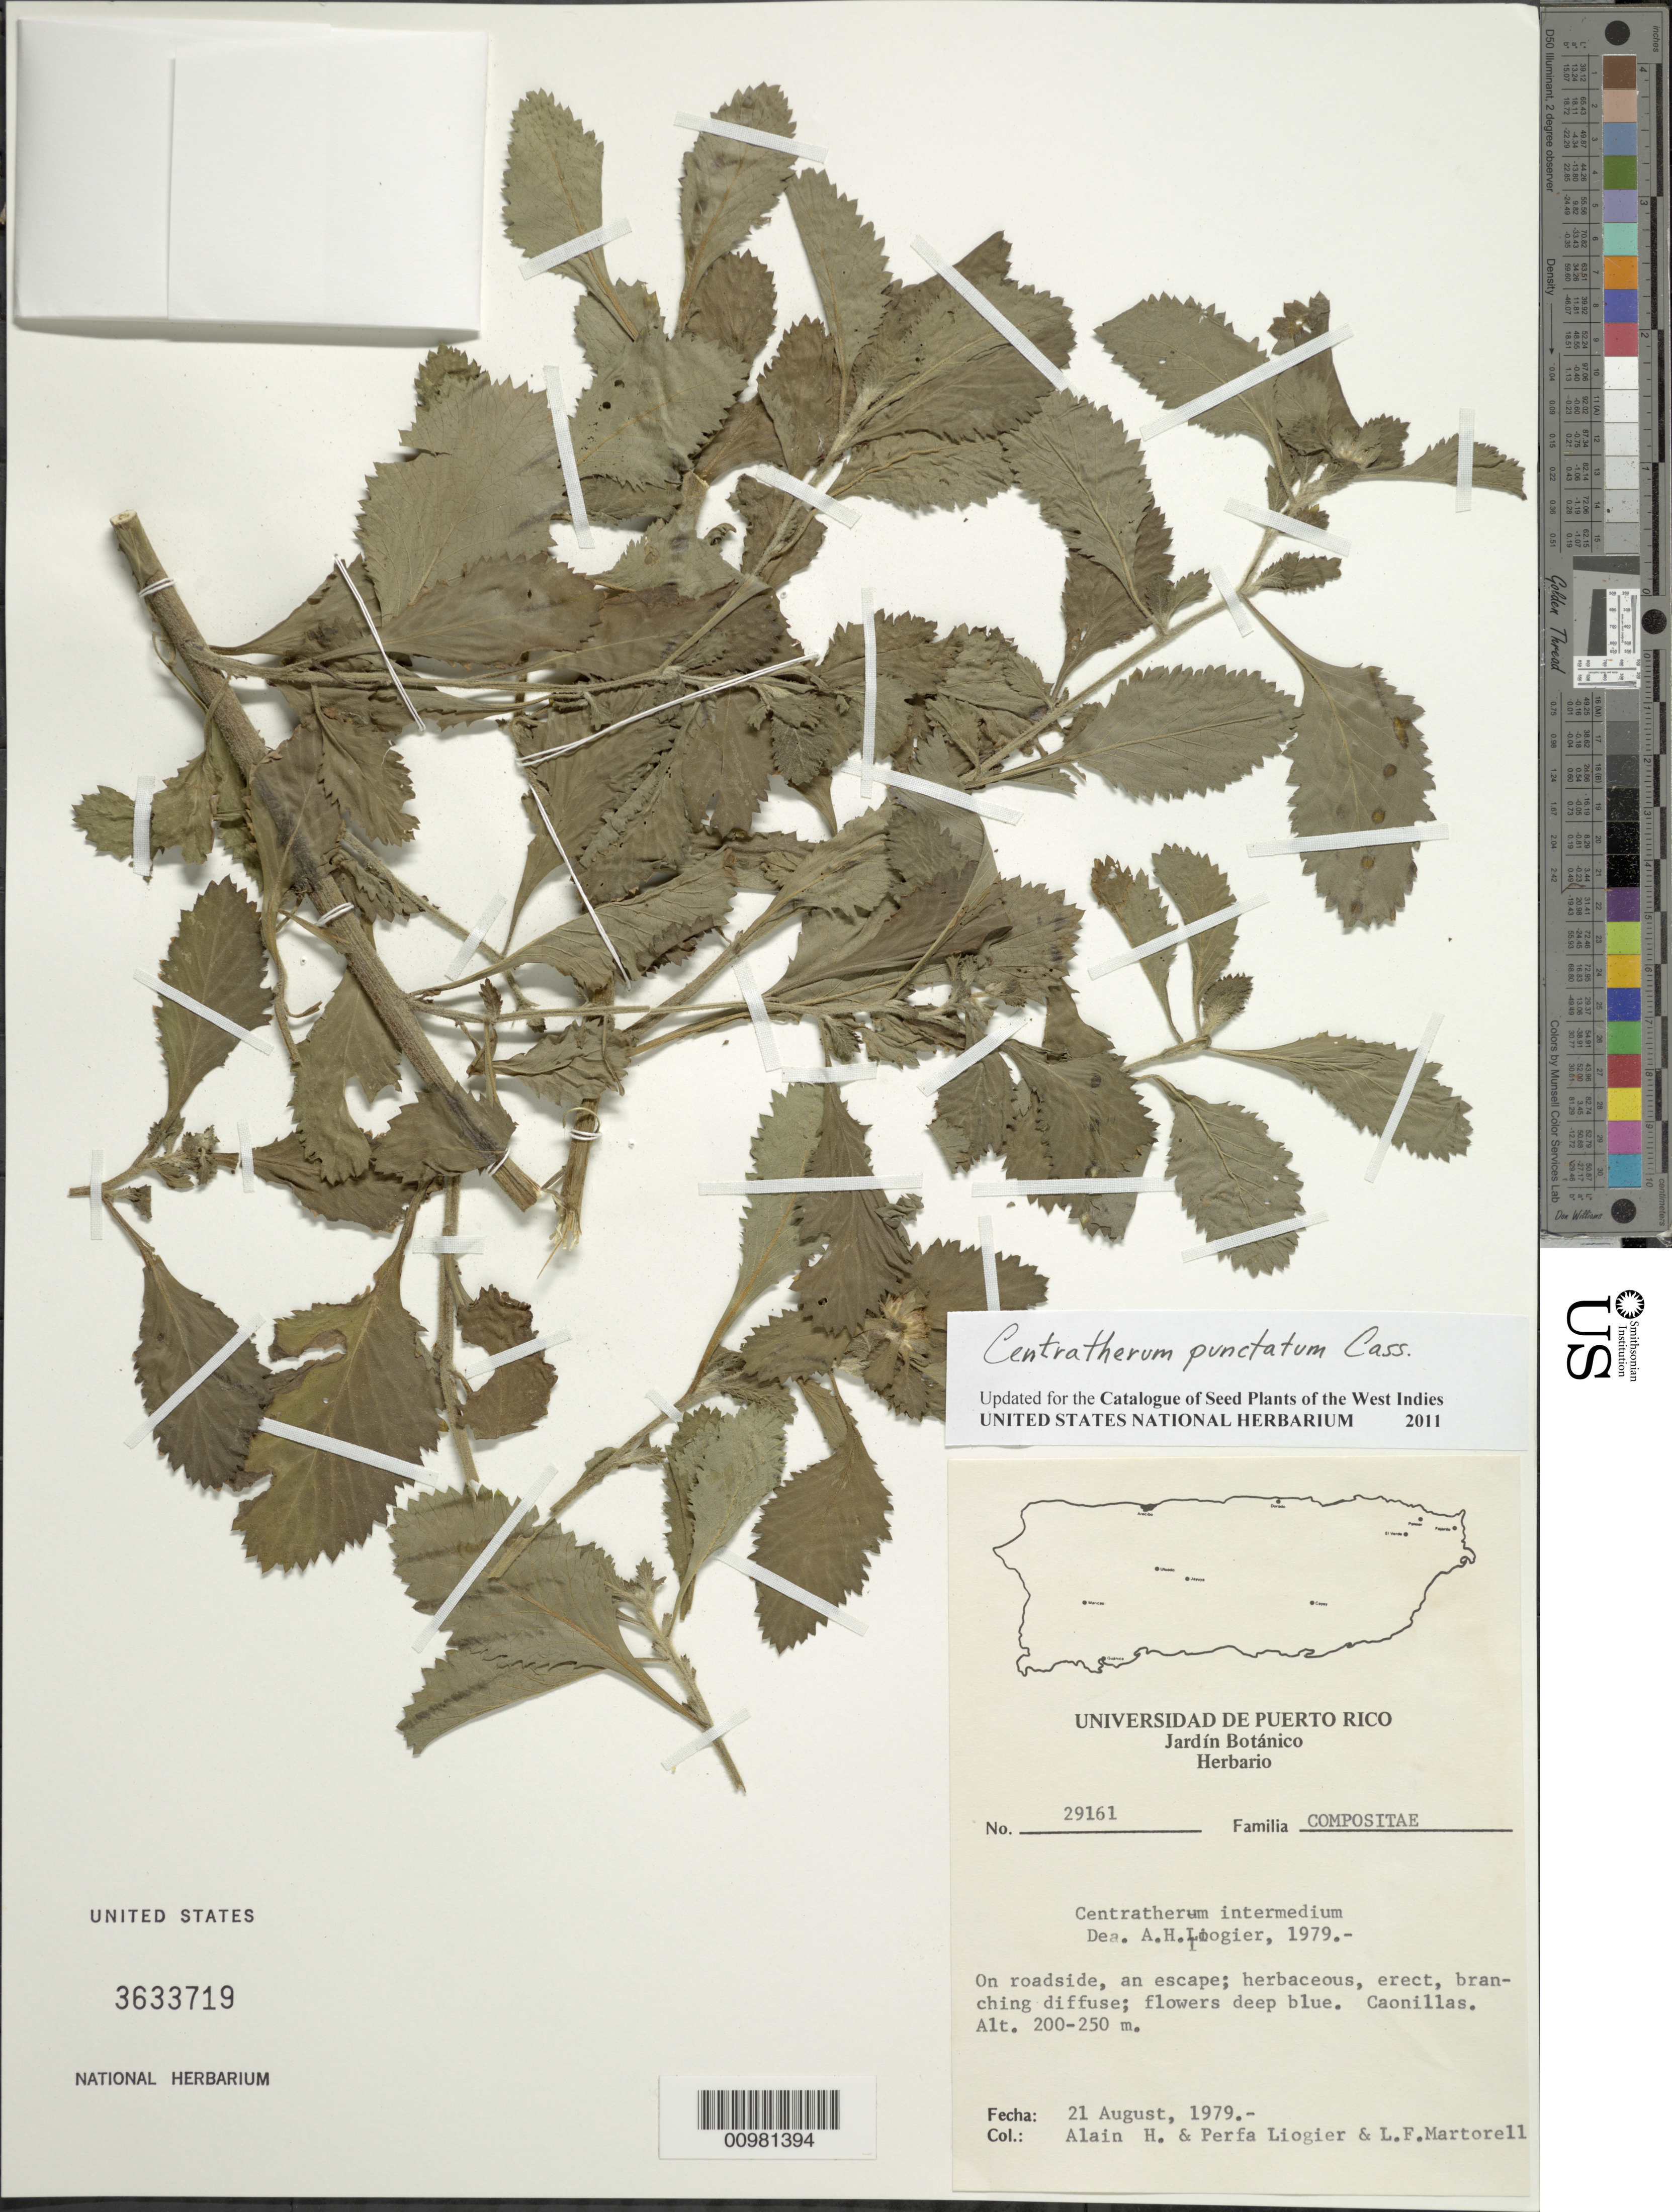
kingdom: Plantae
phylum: Tracheophyta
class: Magnoliopsida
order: Asterales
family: Asteraceae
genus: Centratherum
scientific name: Centratherum punctatum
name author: Cass.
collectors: A. H. Liogier, M. P. Liogier & L. Martorell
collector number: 29161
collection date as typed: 21 Aug 1979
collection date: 1979-08-21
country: Puerto Rico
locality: Caonillas.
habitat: On roadside, an escape.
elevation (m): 200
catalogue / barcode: US 3633719